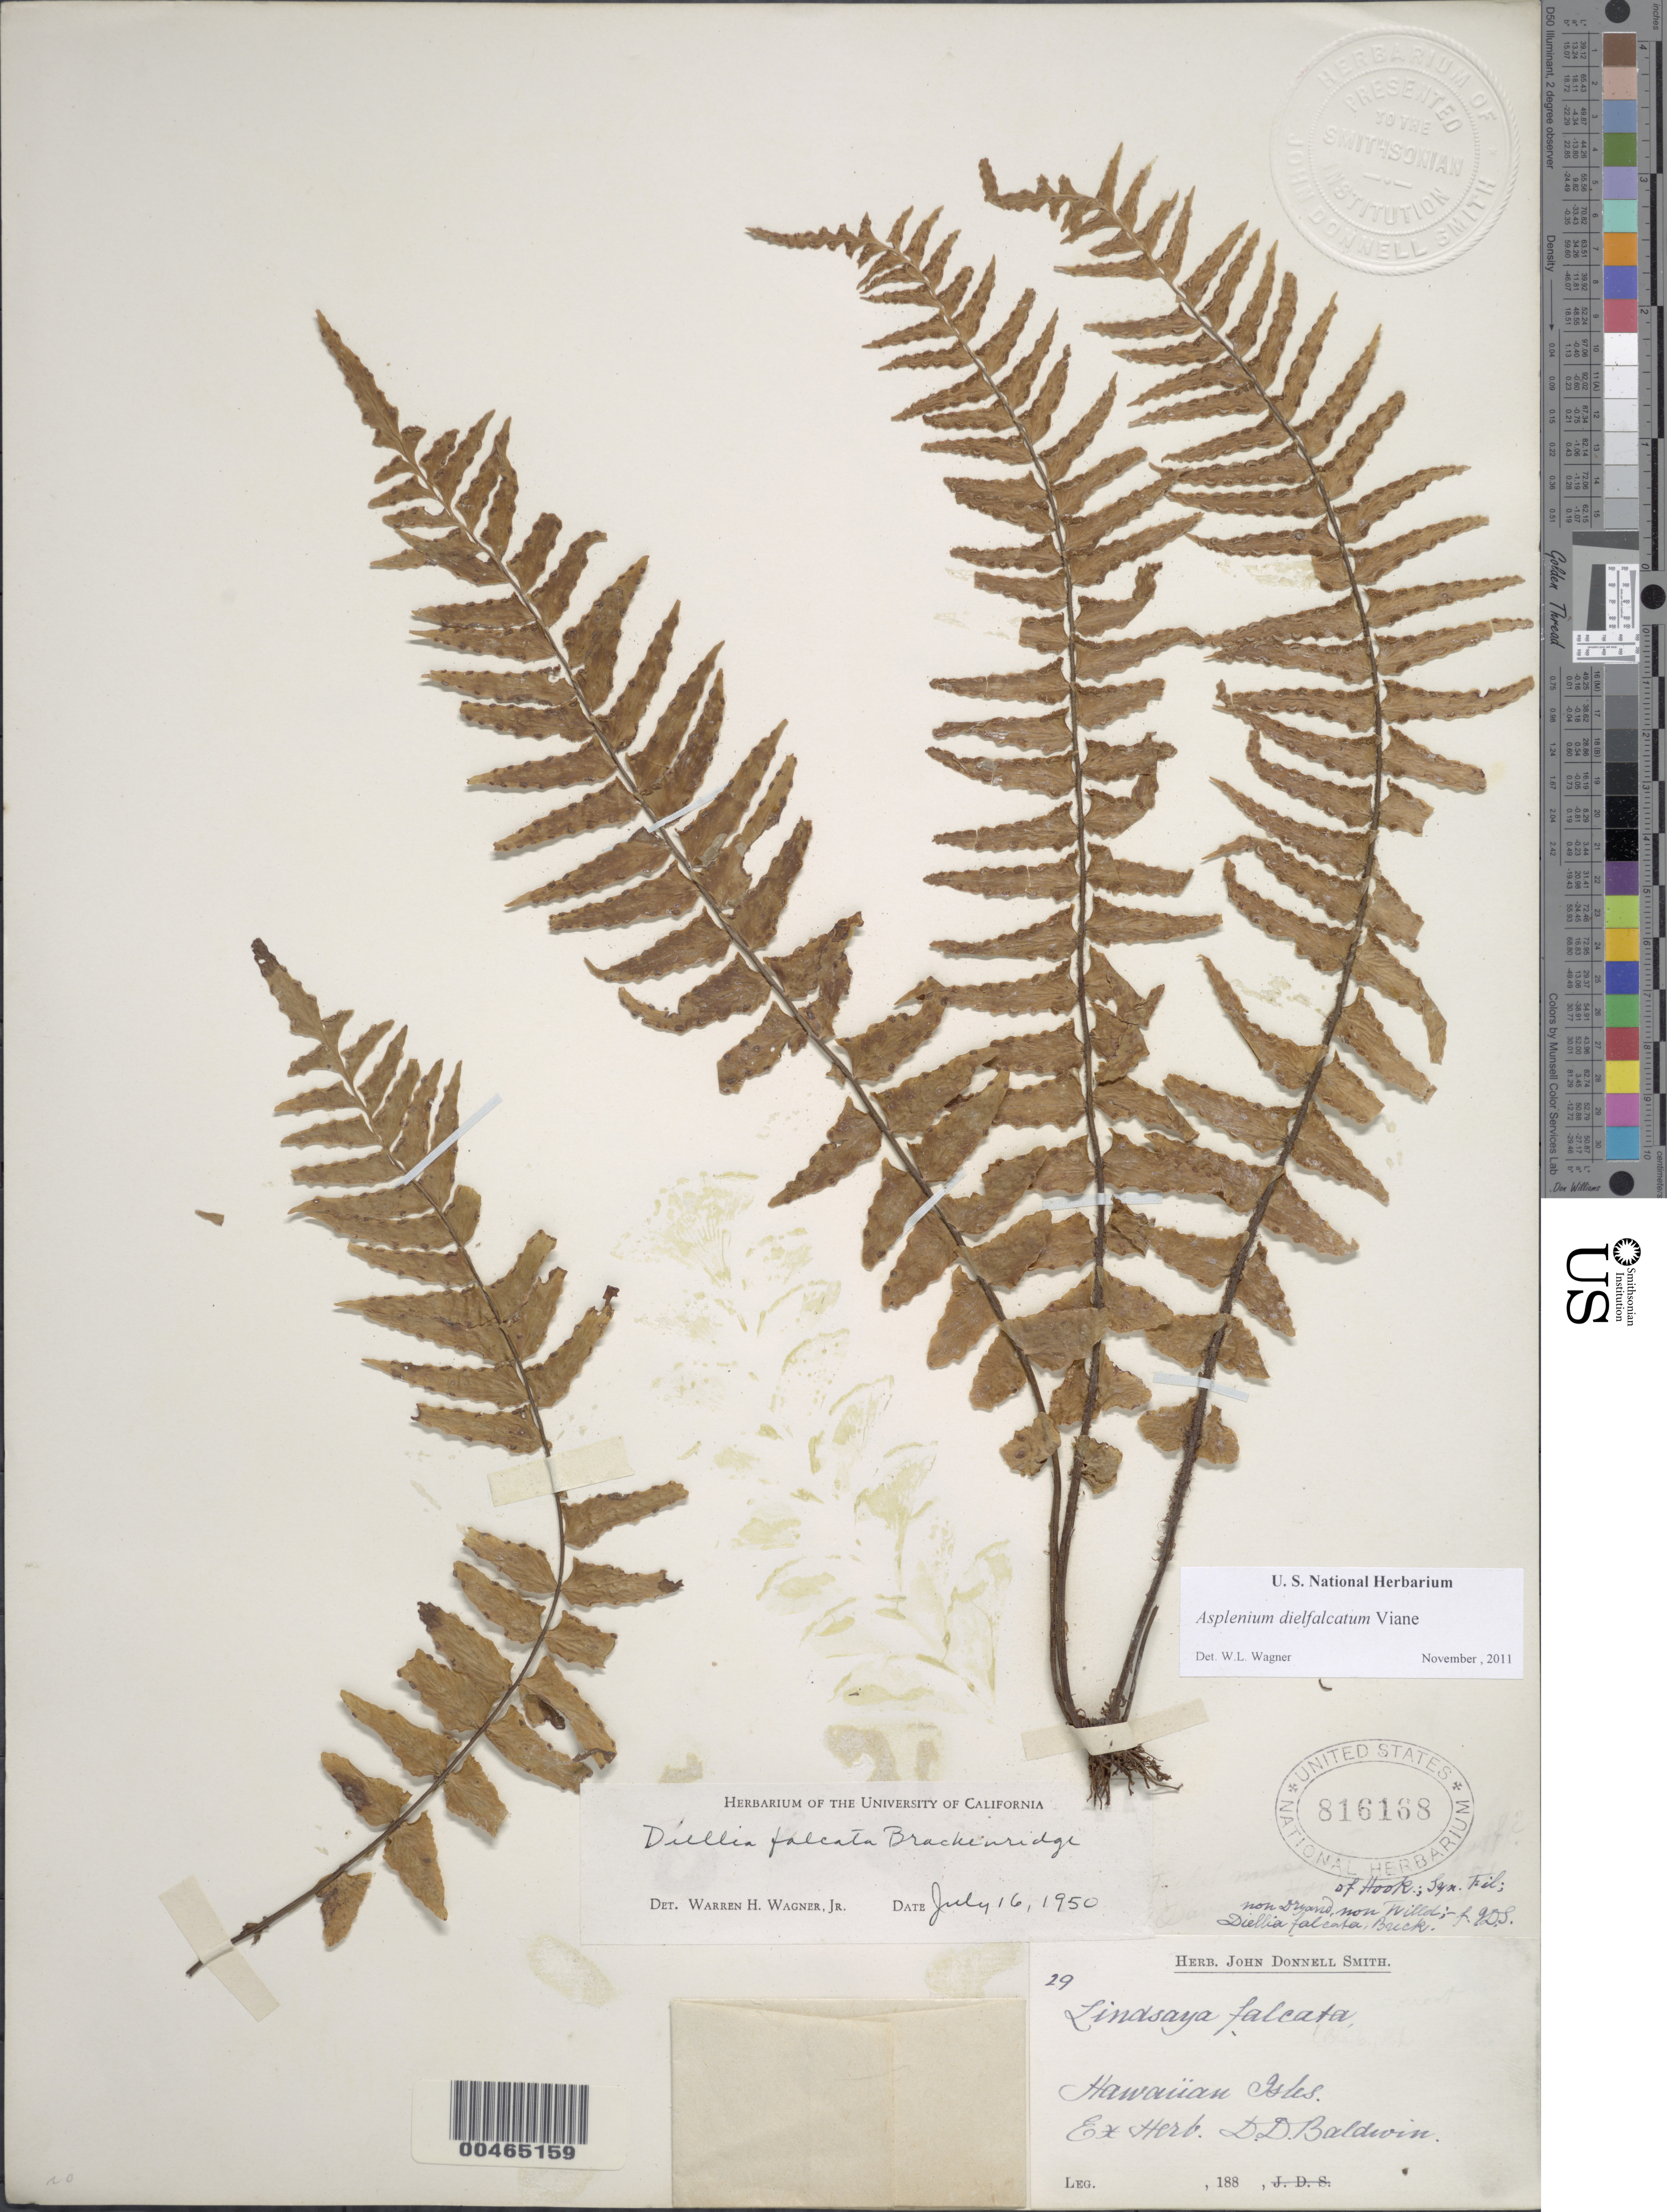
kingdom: Plantae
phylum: Tracheophyta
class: Polypodiopsida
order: Polypodiales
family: Aspleniaceae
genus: Asplenium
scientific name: Asplenium dielfalcatum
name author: Viane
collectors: D. Baldwin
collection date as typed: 188-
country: United States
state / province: Hawaii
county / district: Hawaii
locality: Hawaiian Islands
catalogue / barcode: US 816168